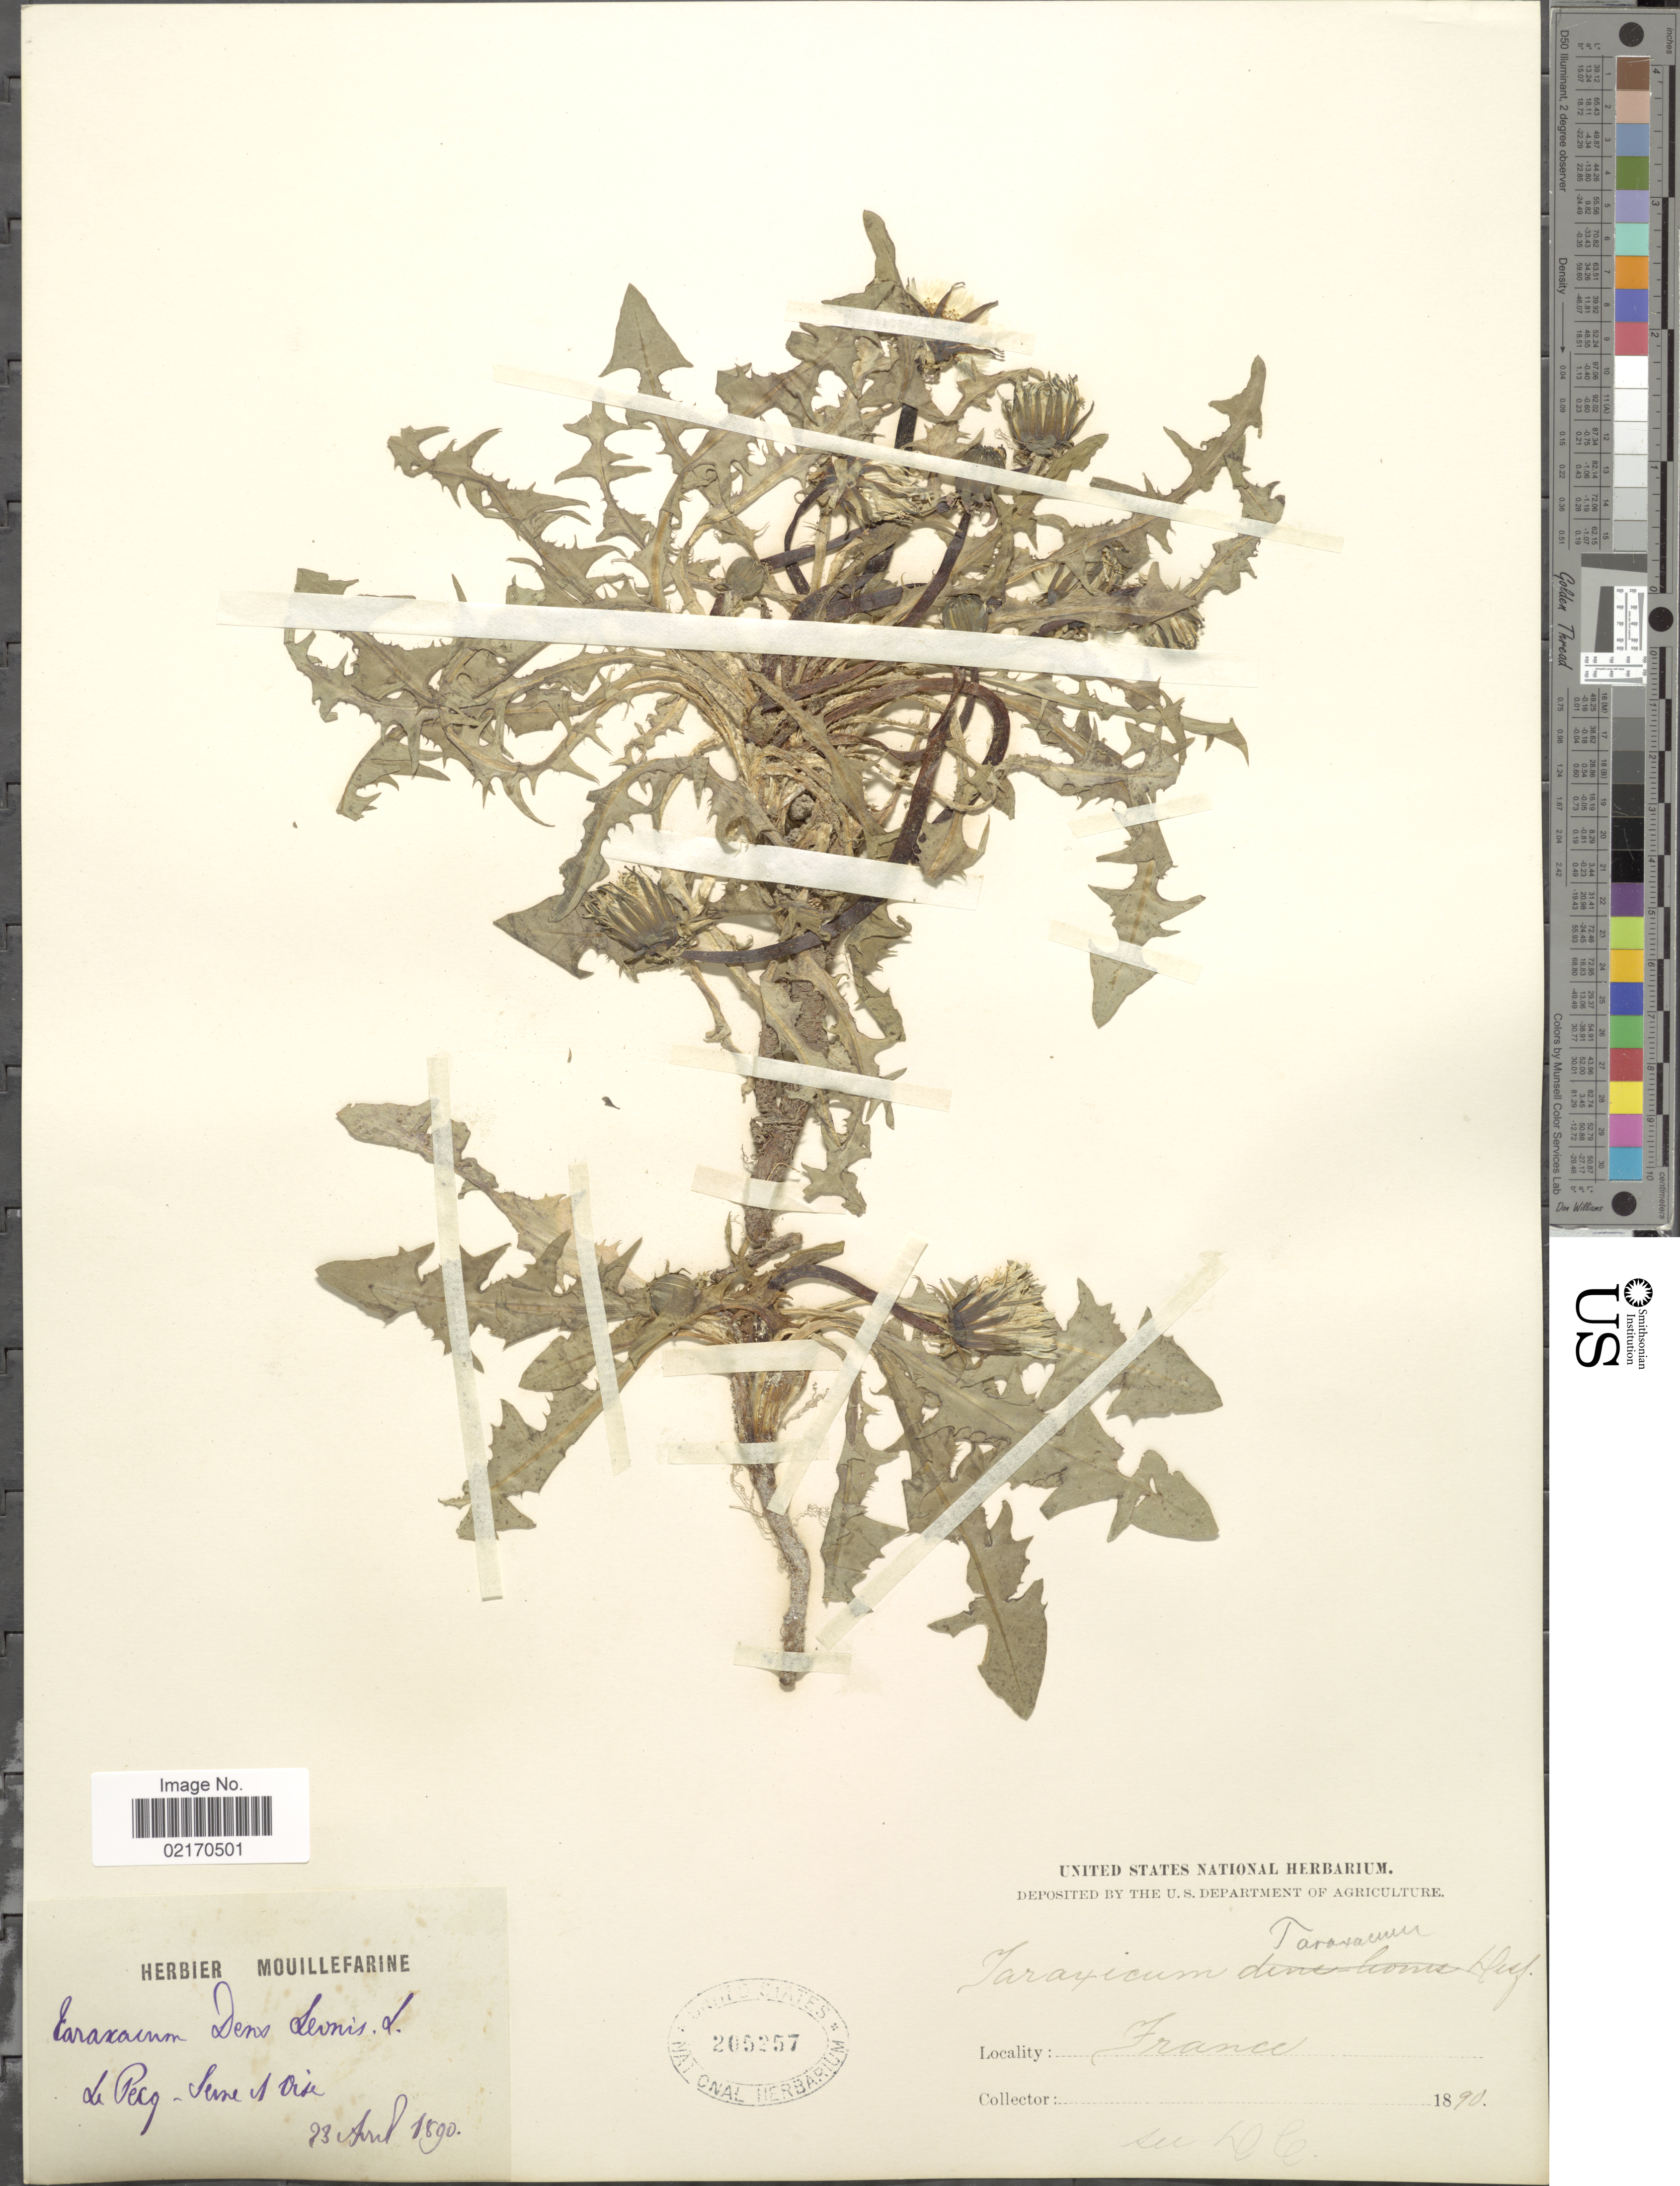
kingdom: Plantae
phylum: Tracheophyta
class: Magnoliopsida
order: Asterales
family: Asteraceae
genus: Taraxacum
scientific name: Taraxacum officinale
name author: G.H. Weber ex F.H. Wigg.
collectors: ex herb. Mouillefarine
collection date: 1890-04-23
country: France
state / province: Île-de-France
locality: Le Pecq - Seine et Oise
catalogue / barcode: US 205257